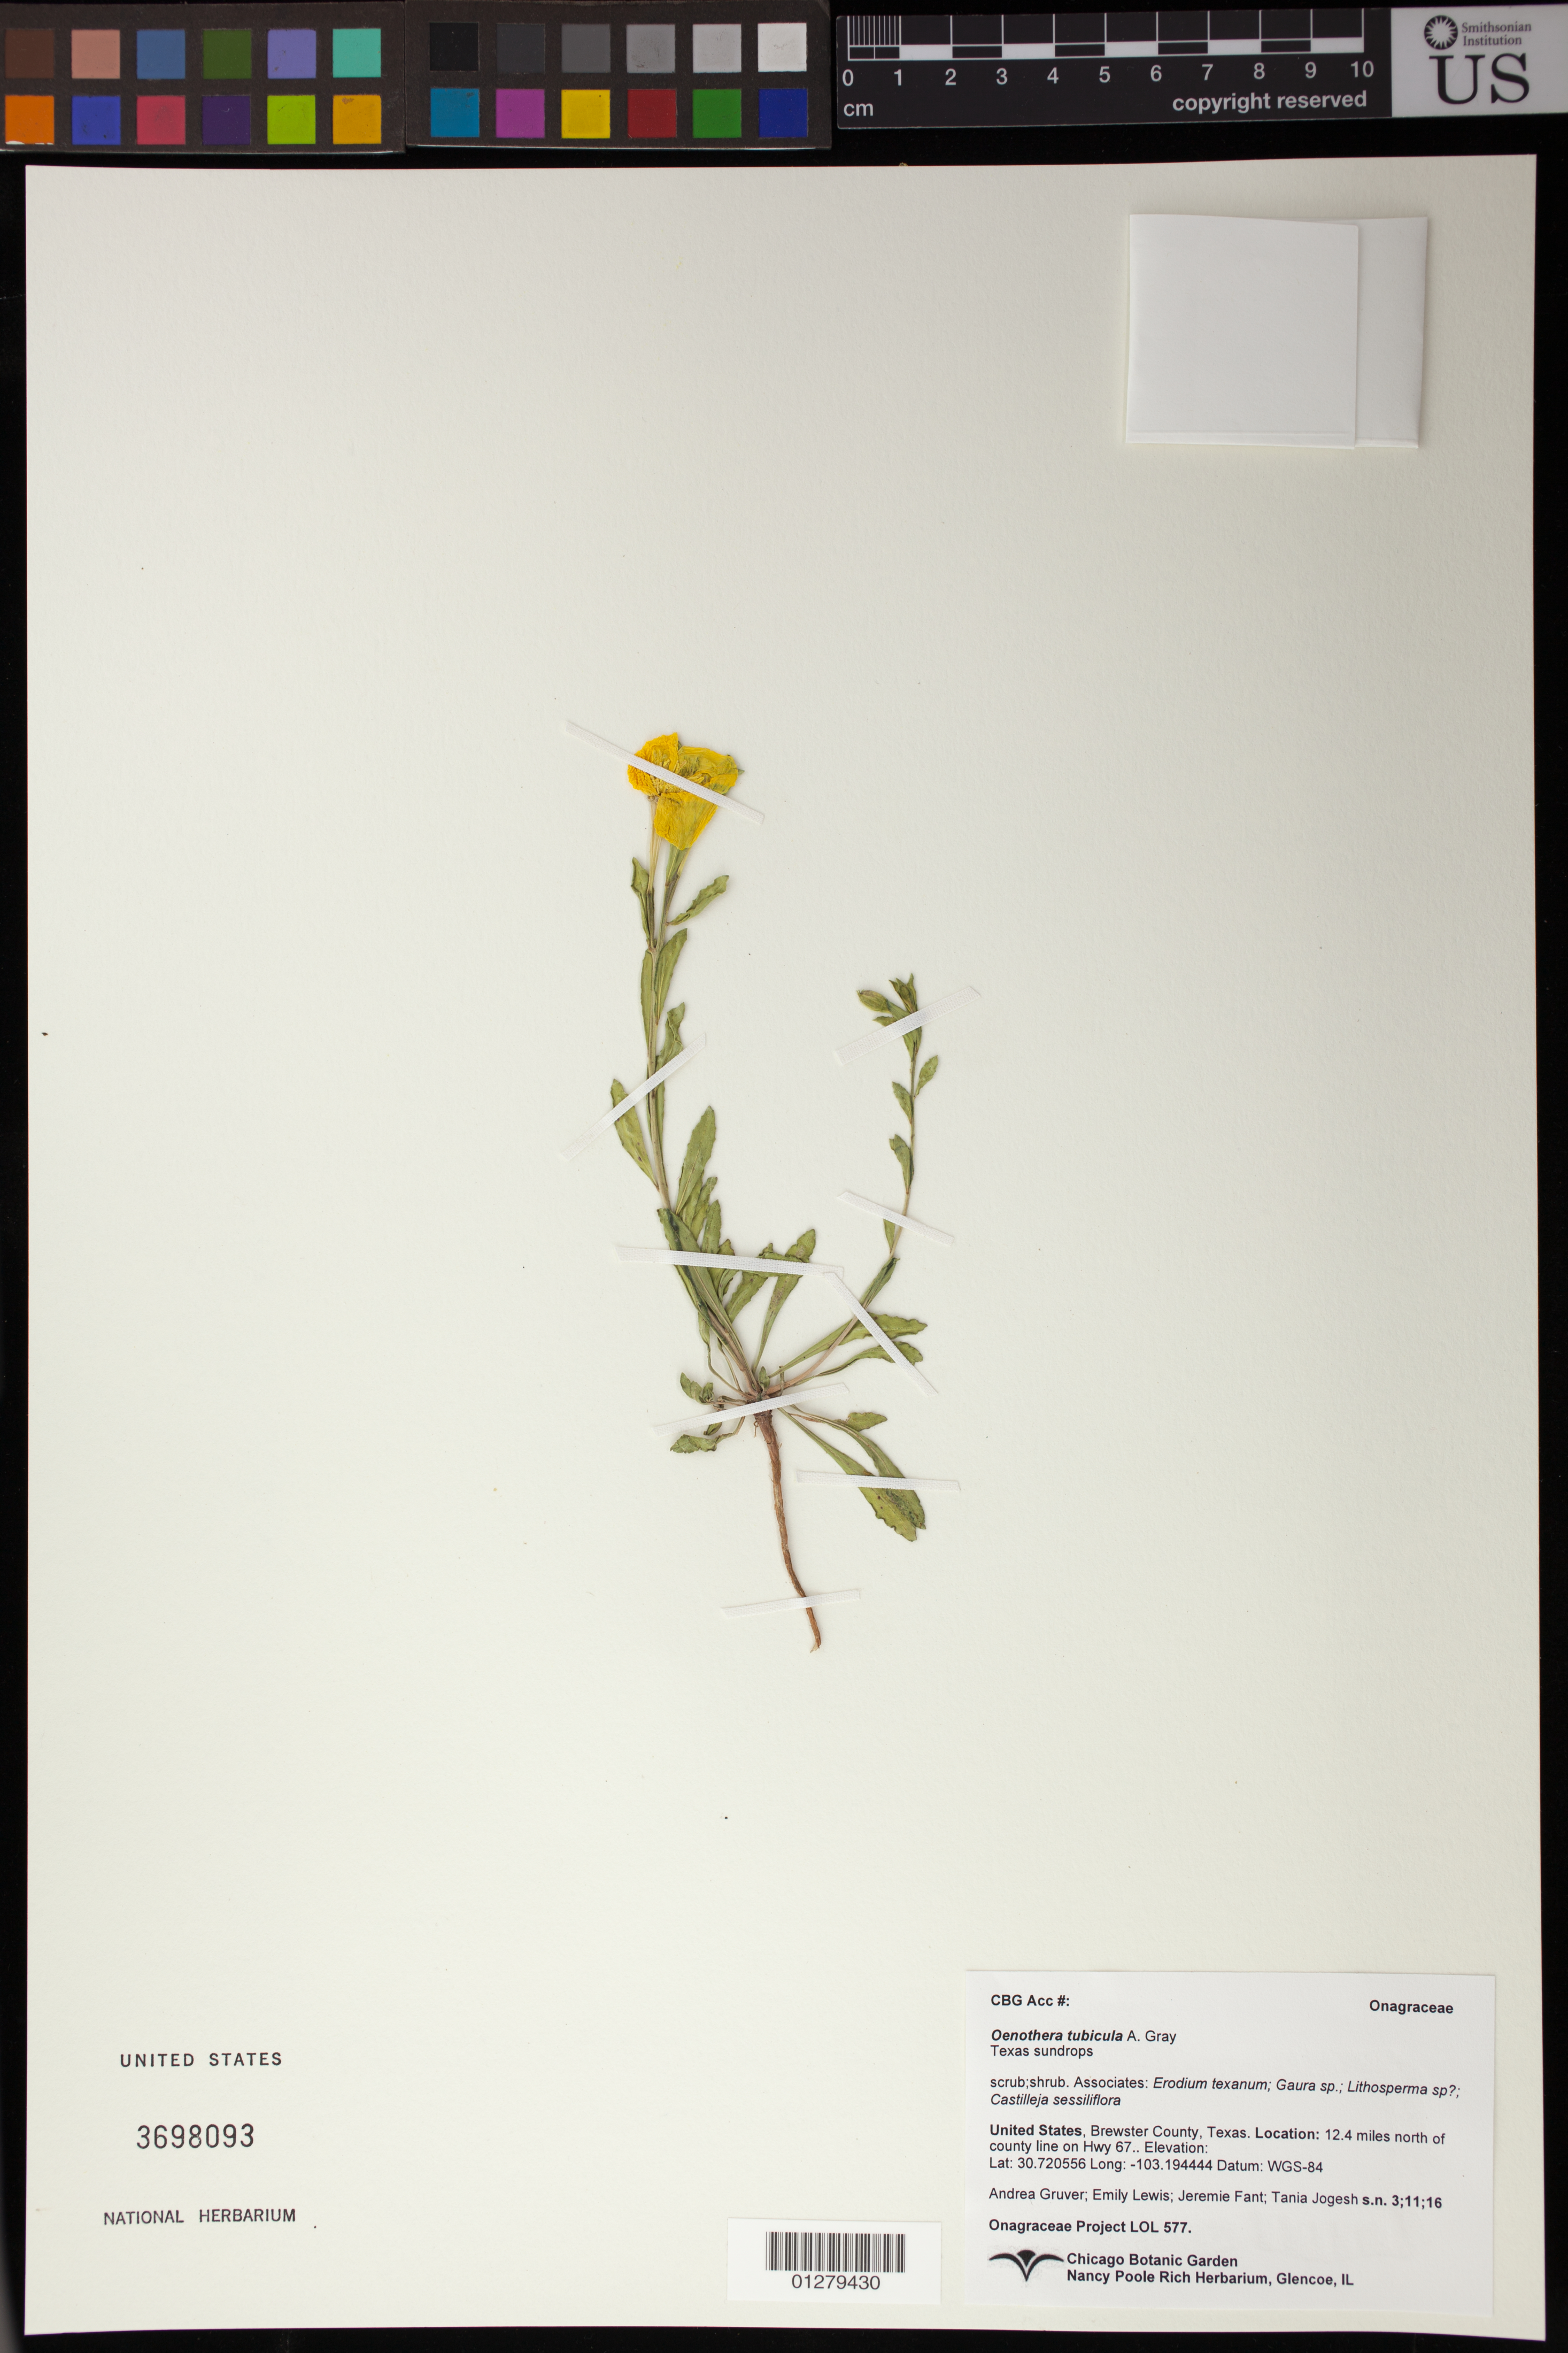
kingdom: Plantae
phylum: Tracheophyta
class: Magnoliopsida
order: Myrtales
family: Onagraceae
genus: Oenothera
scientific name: Oenothera tubicula subsp. tubicula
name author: A. Gray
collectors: A. Gruver, E. Lewis, J. Fant & T. Jogesh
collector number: LOL 577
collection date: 2016-03-11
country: United States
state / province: Texas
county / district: Brewster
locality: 12.4 miles north of county line on Hwy 67, roadside.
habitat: Scrub/shrub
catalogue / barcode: US 3698093